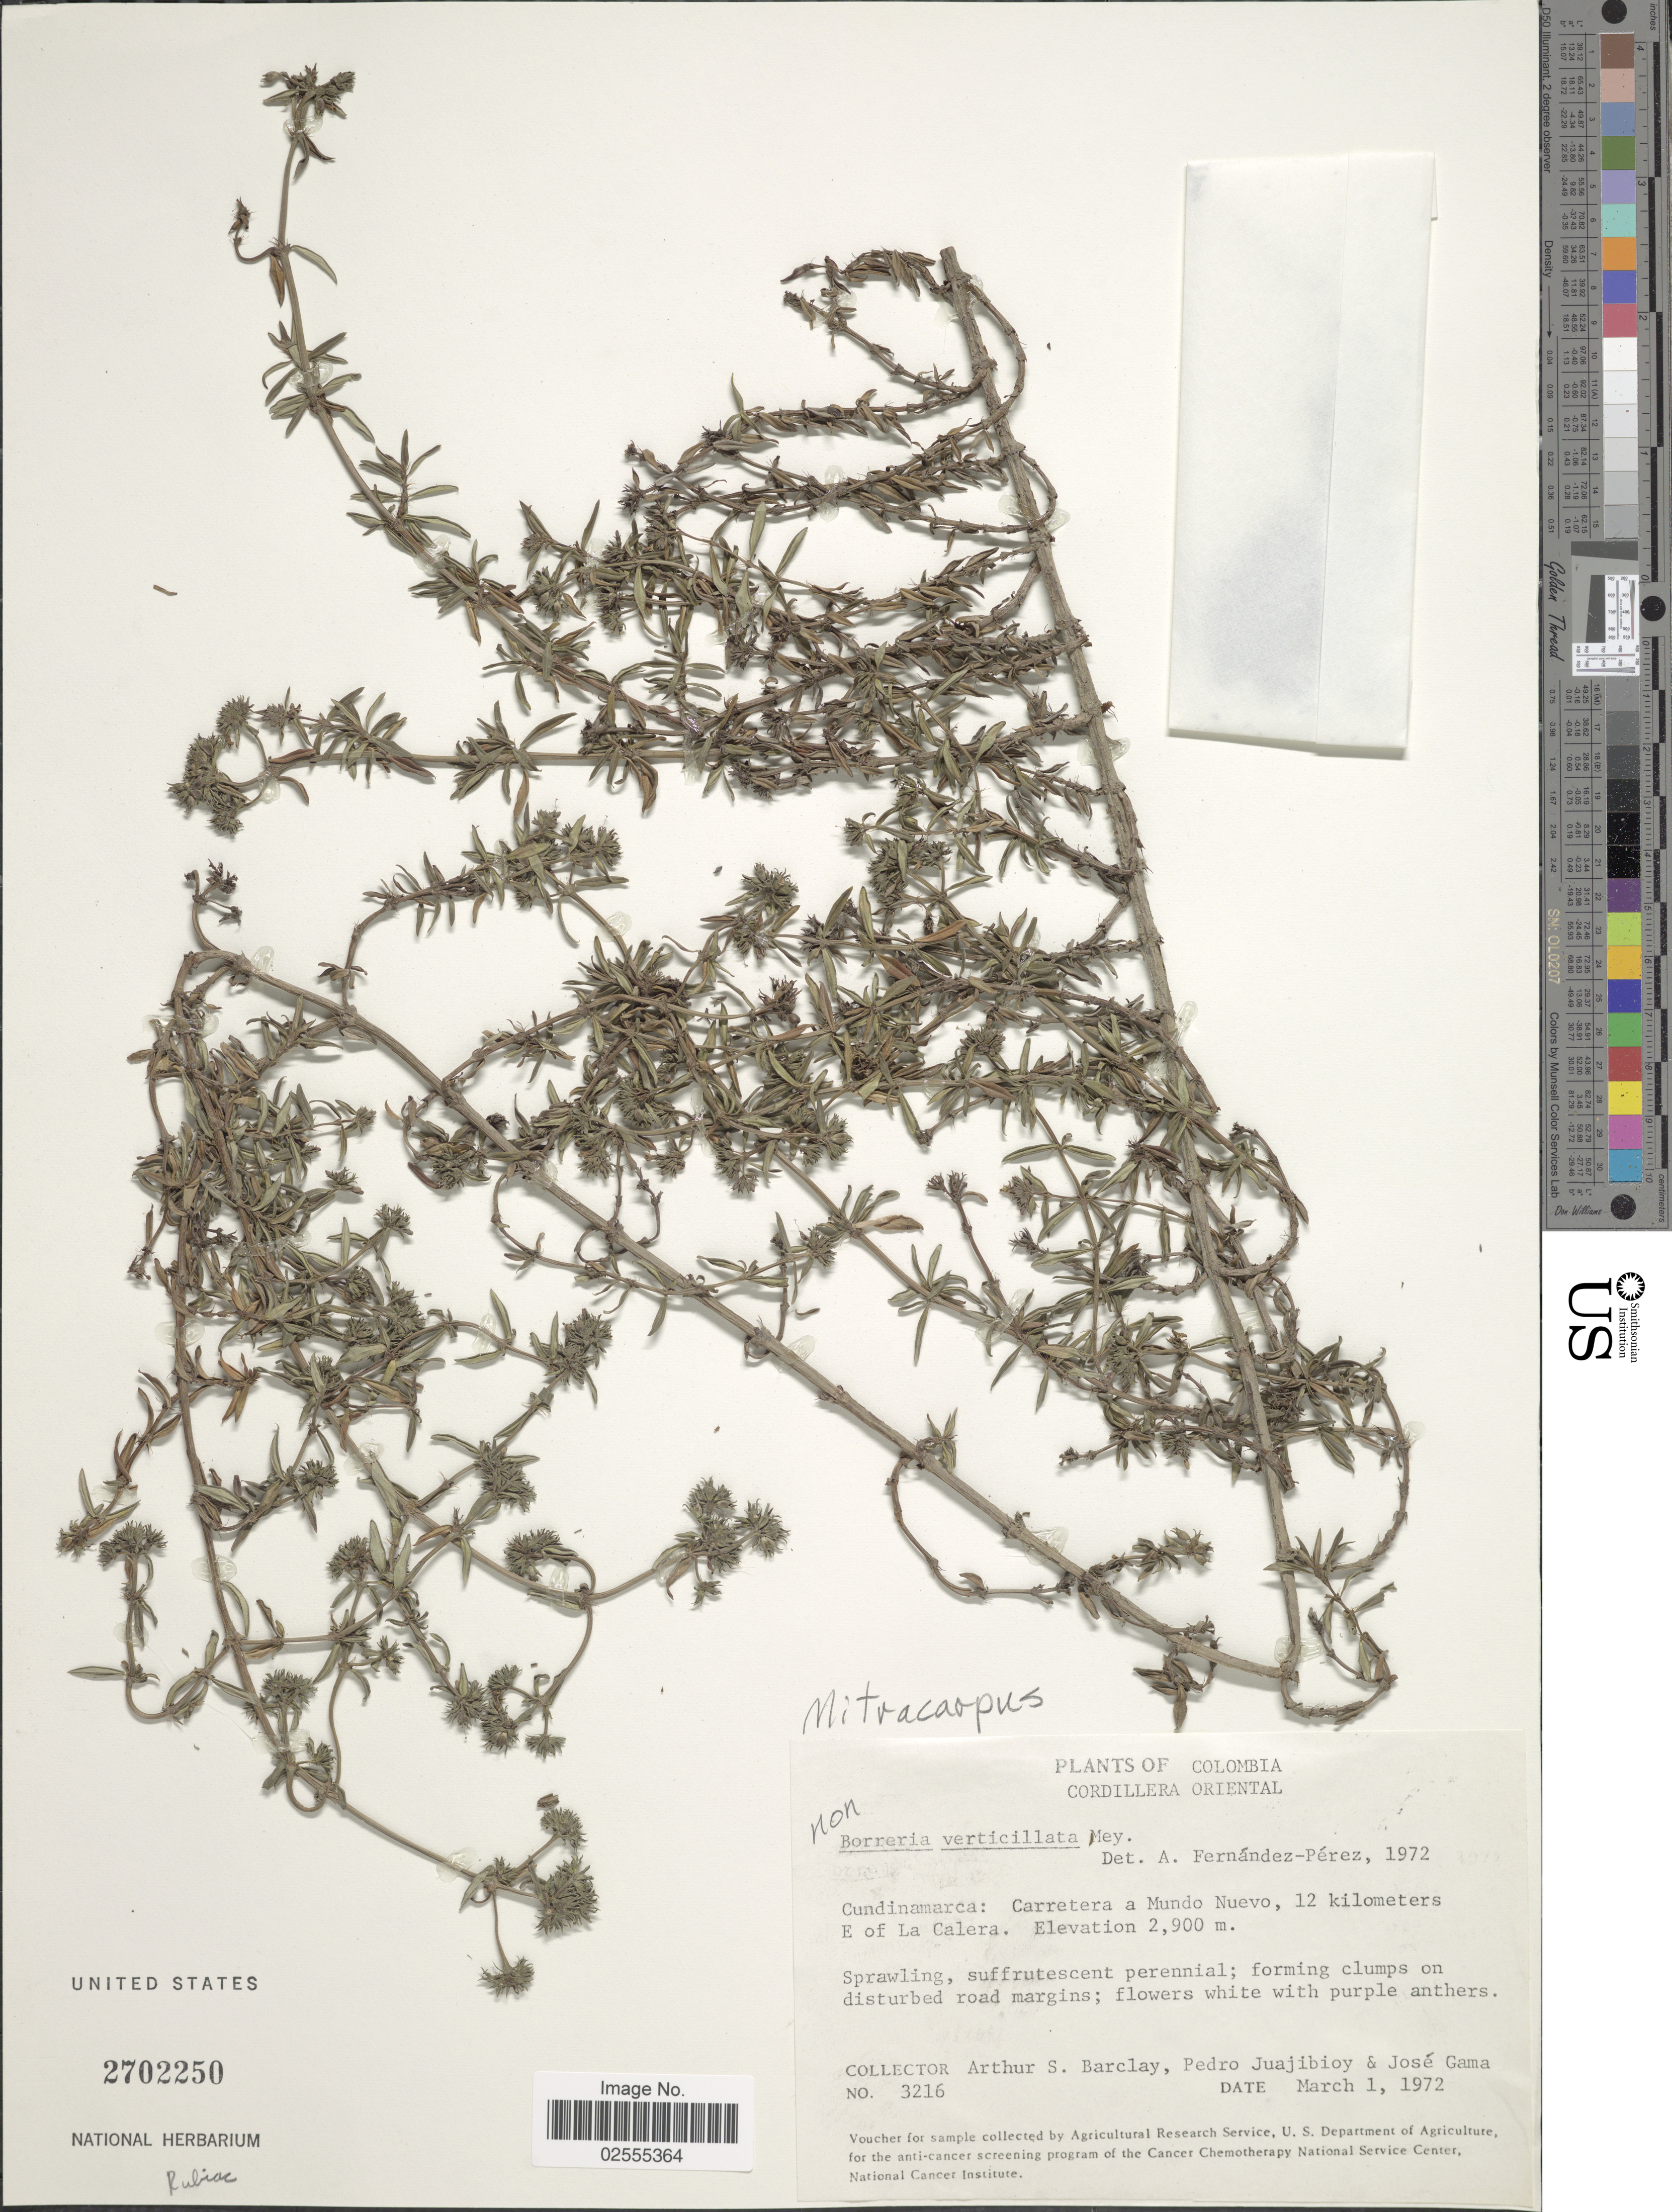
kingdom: Plantae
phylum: Tracheophyta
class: Magnoliopsida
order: Gentianales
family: Rubiaceae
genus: Mitracarpus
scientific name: Mitracarpus sp.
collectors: A. S. Barclay, P. Juajibioy & J. Gama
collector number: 3216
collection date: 1972-03-01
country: Colombia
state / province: Cundinamarca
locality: Cordillera Oriental. Carretera a Mundo Nuevo, 12 kilometers E of La Calera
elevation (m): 2900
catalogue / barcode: US 2702250